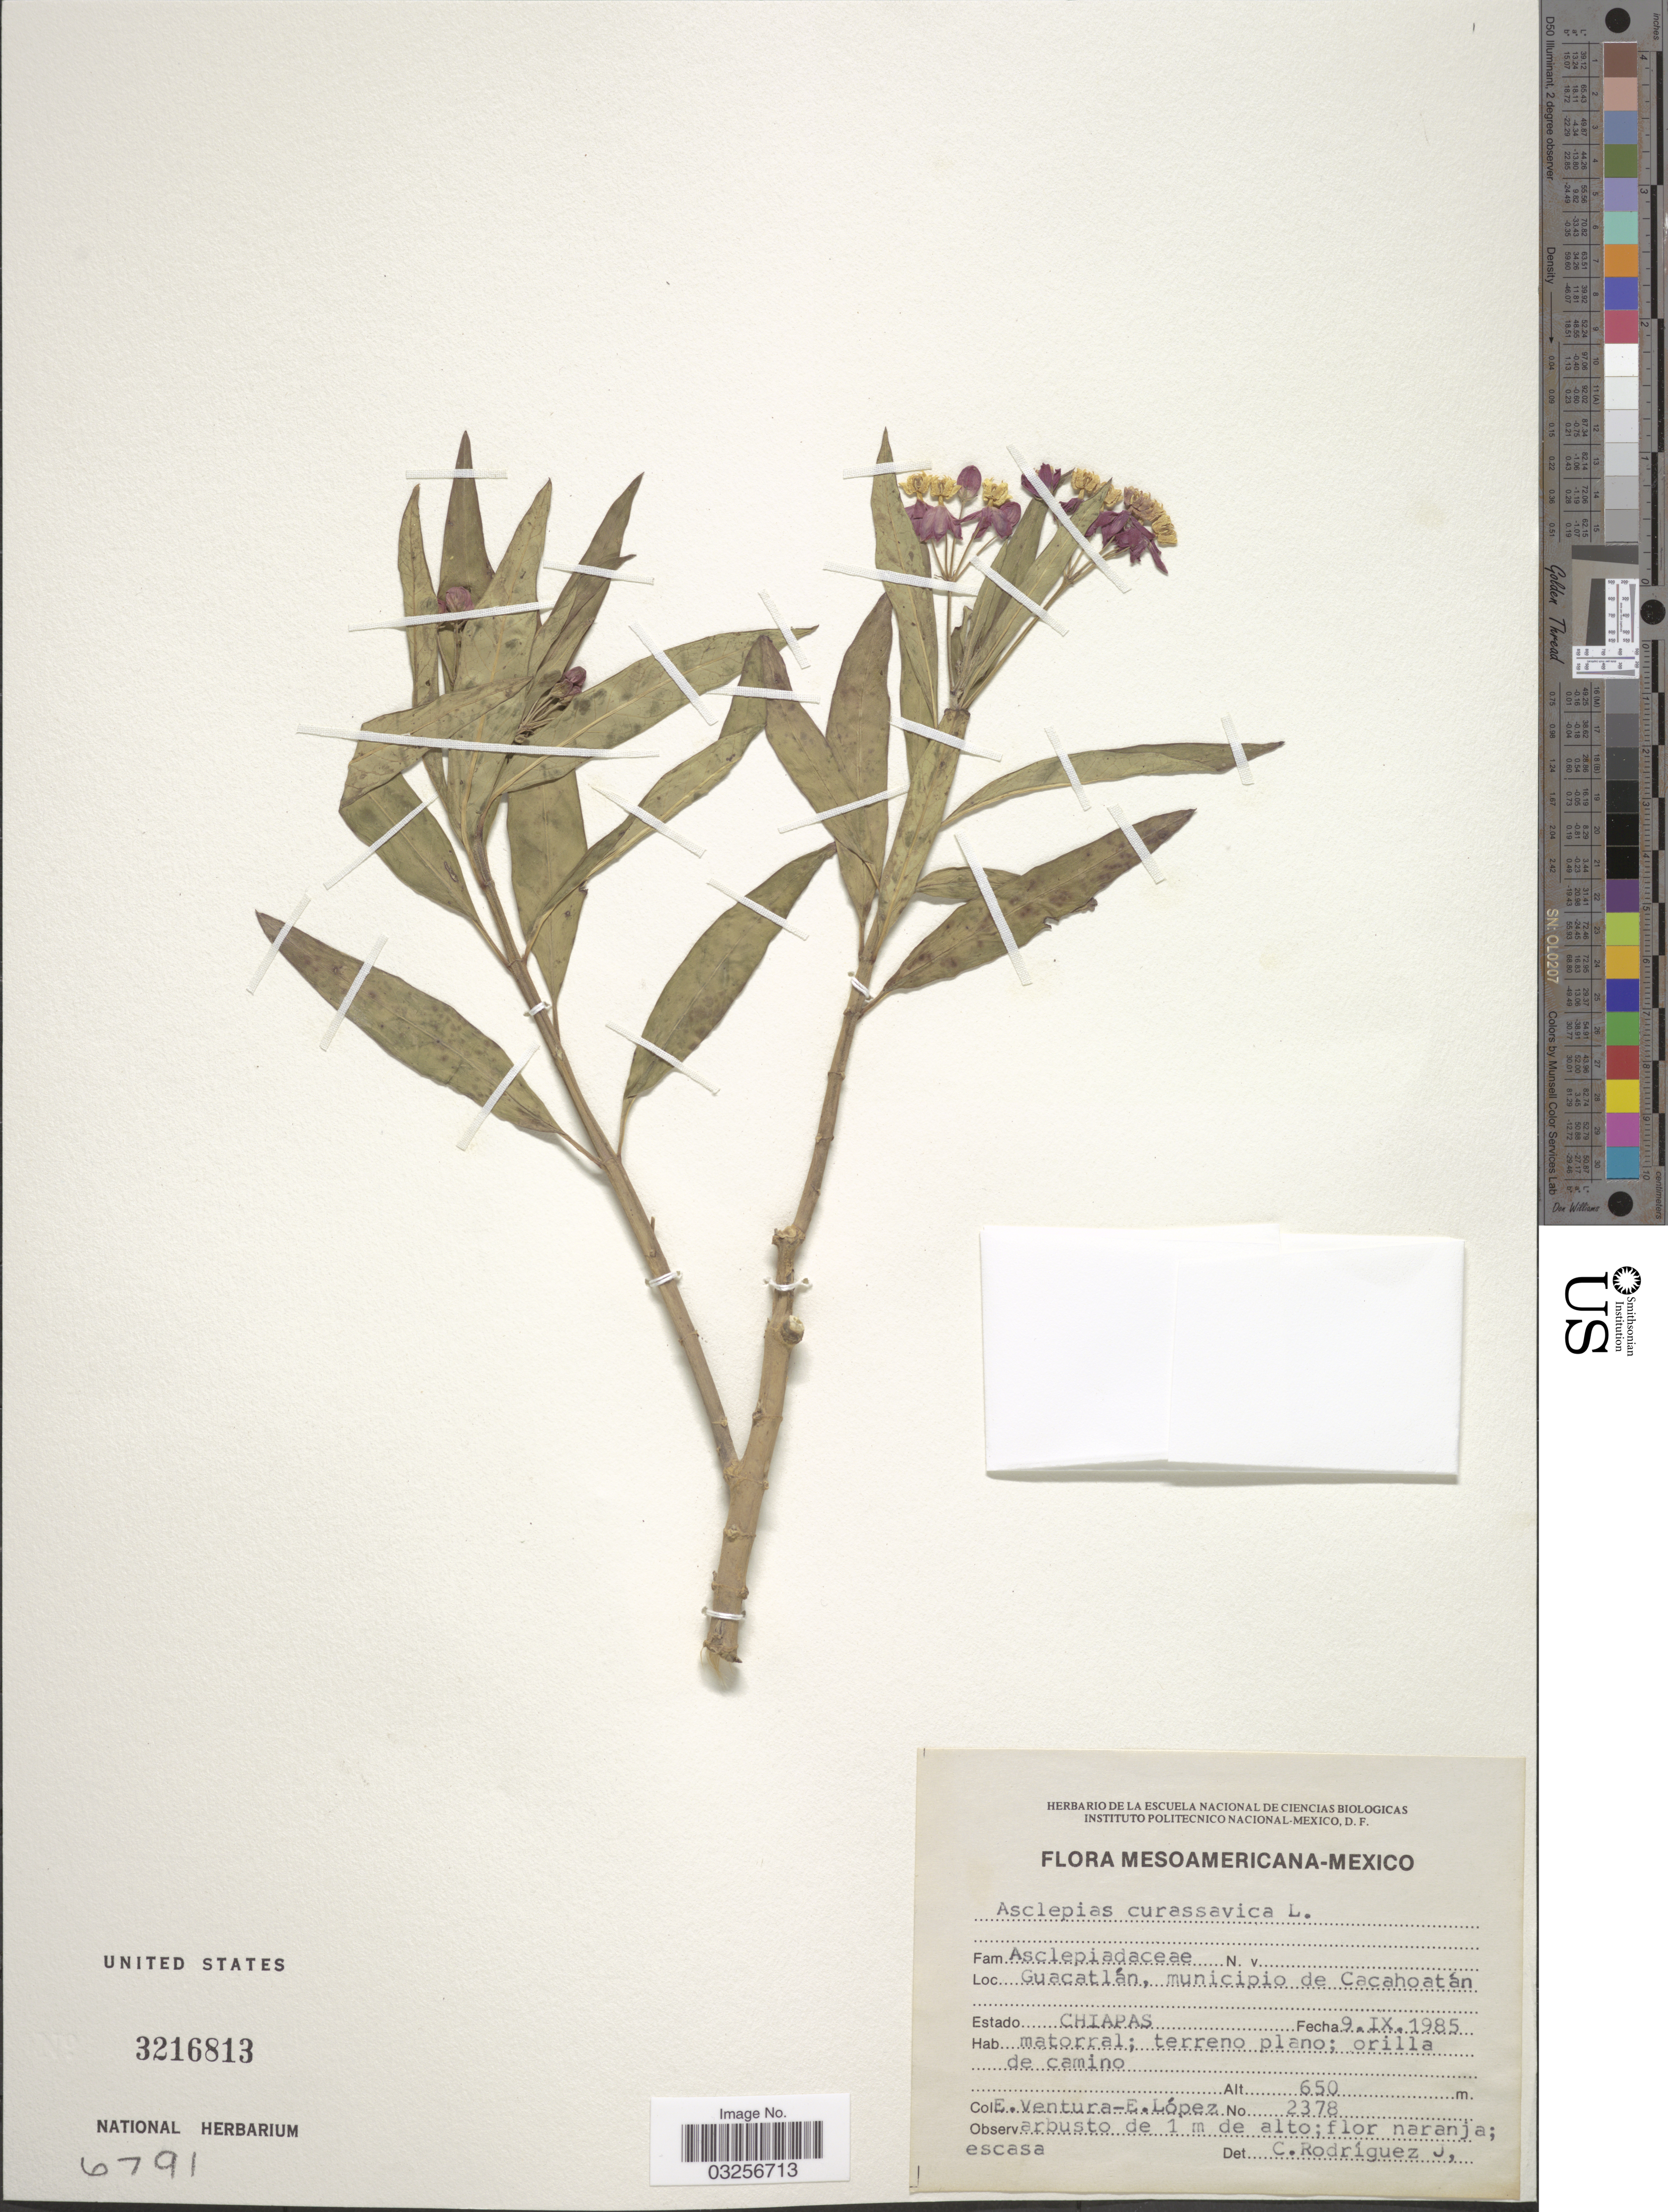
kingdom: Plantae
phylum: Tracheophyta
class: Magnoliopsida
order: Gentianales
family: Apocynaceae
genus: Asclepias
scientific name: Asclepias curassavica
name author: L.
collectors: E. Ventura & E. López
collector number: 2378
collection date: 1985-09-09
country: Mexico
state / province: Chiapas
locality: Guacatlán, municipio de Cacahoatán.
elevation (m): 650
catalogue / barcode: US 3216813